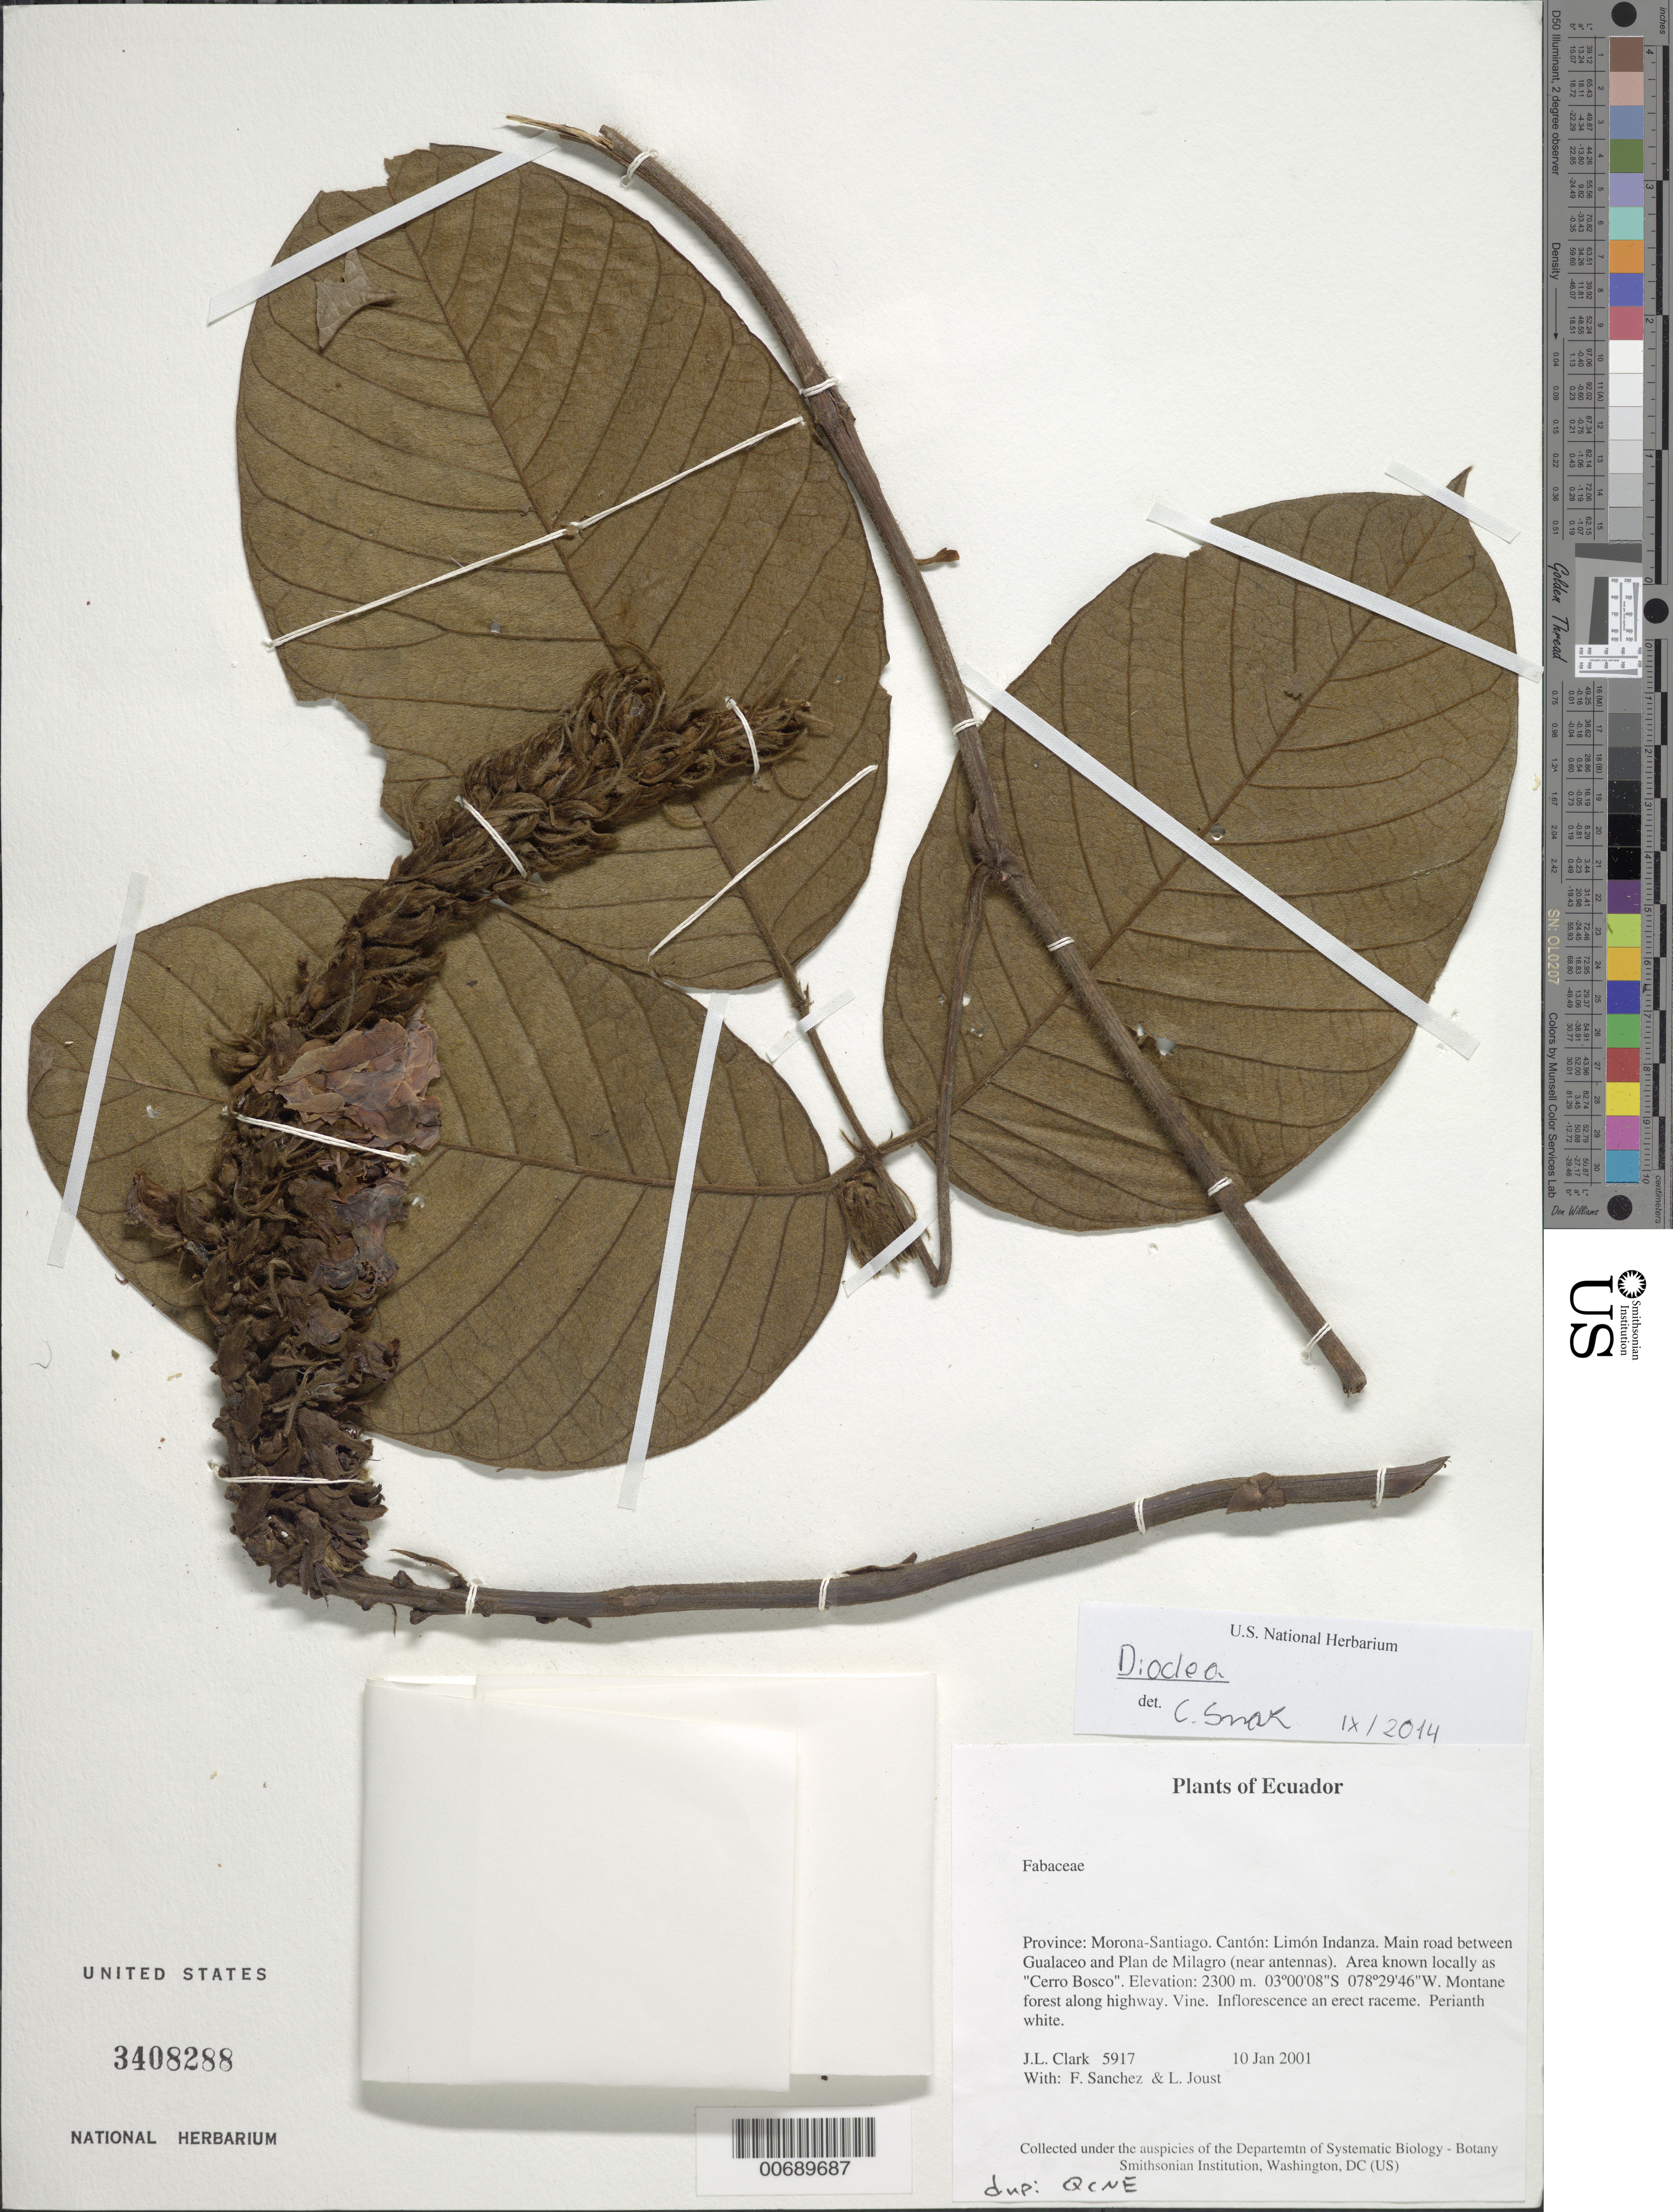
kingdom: Plantae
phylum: Tracheophyta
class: Magnoliopsida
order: Fabales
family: Fabaceae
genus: Dioclea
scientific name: Dioclea sp.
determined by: Snak, C.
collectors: J. L. Clark, F. Sanchez & L. Jost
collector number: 5917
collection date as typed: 10 Jan 2001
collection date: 2001-01-10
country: Ecuador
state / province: Morona-Santiago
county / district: Limón Indanza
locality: Main road between Gualaceo and Plan de Milagro (near antennas). Area known locally as "Cerro Bosco"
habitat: Montane forest along highway.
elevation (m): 2300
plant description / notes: QCNE, US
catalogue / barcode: US 3408288